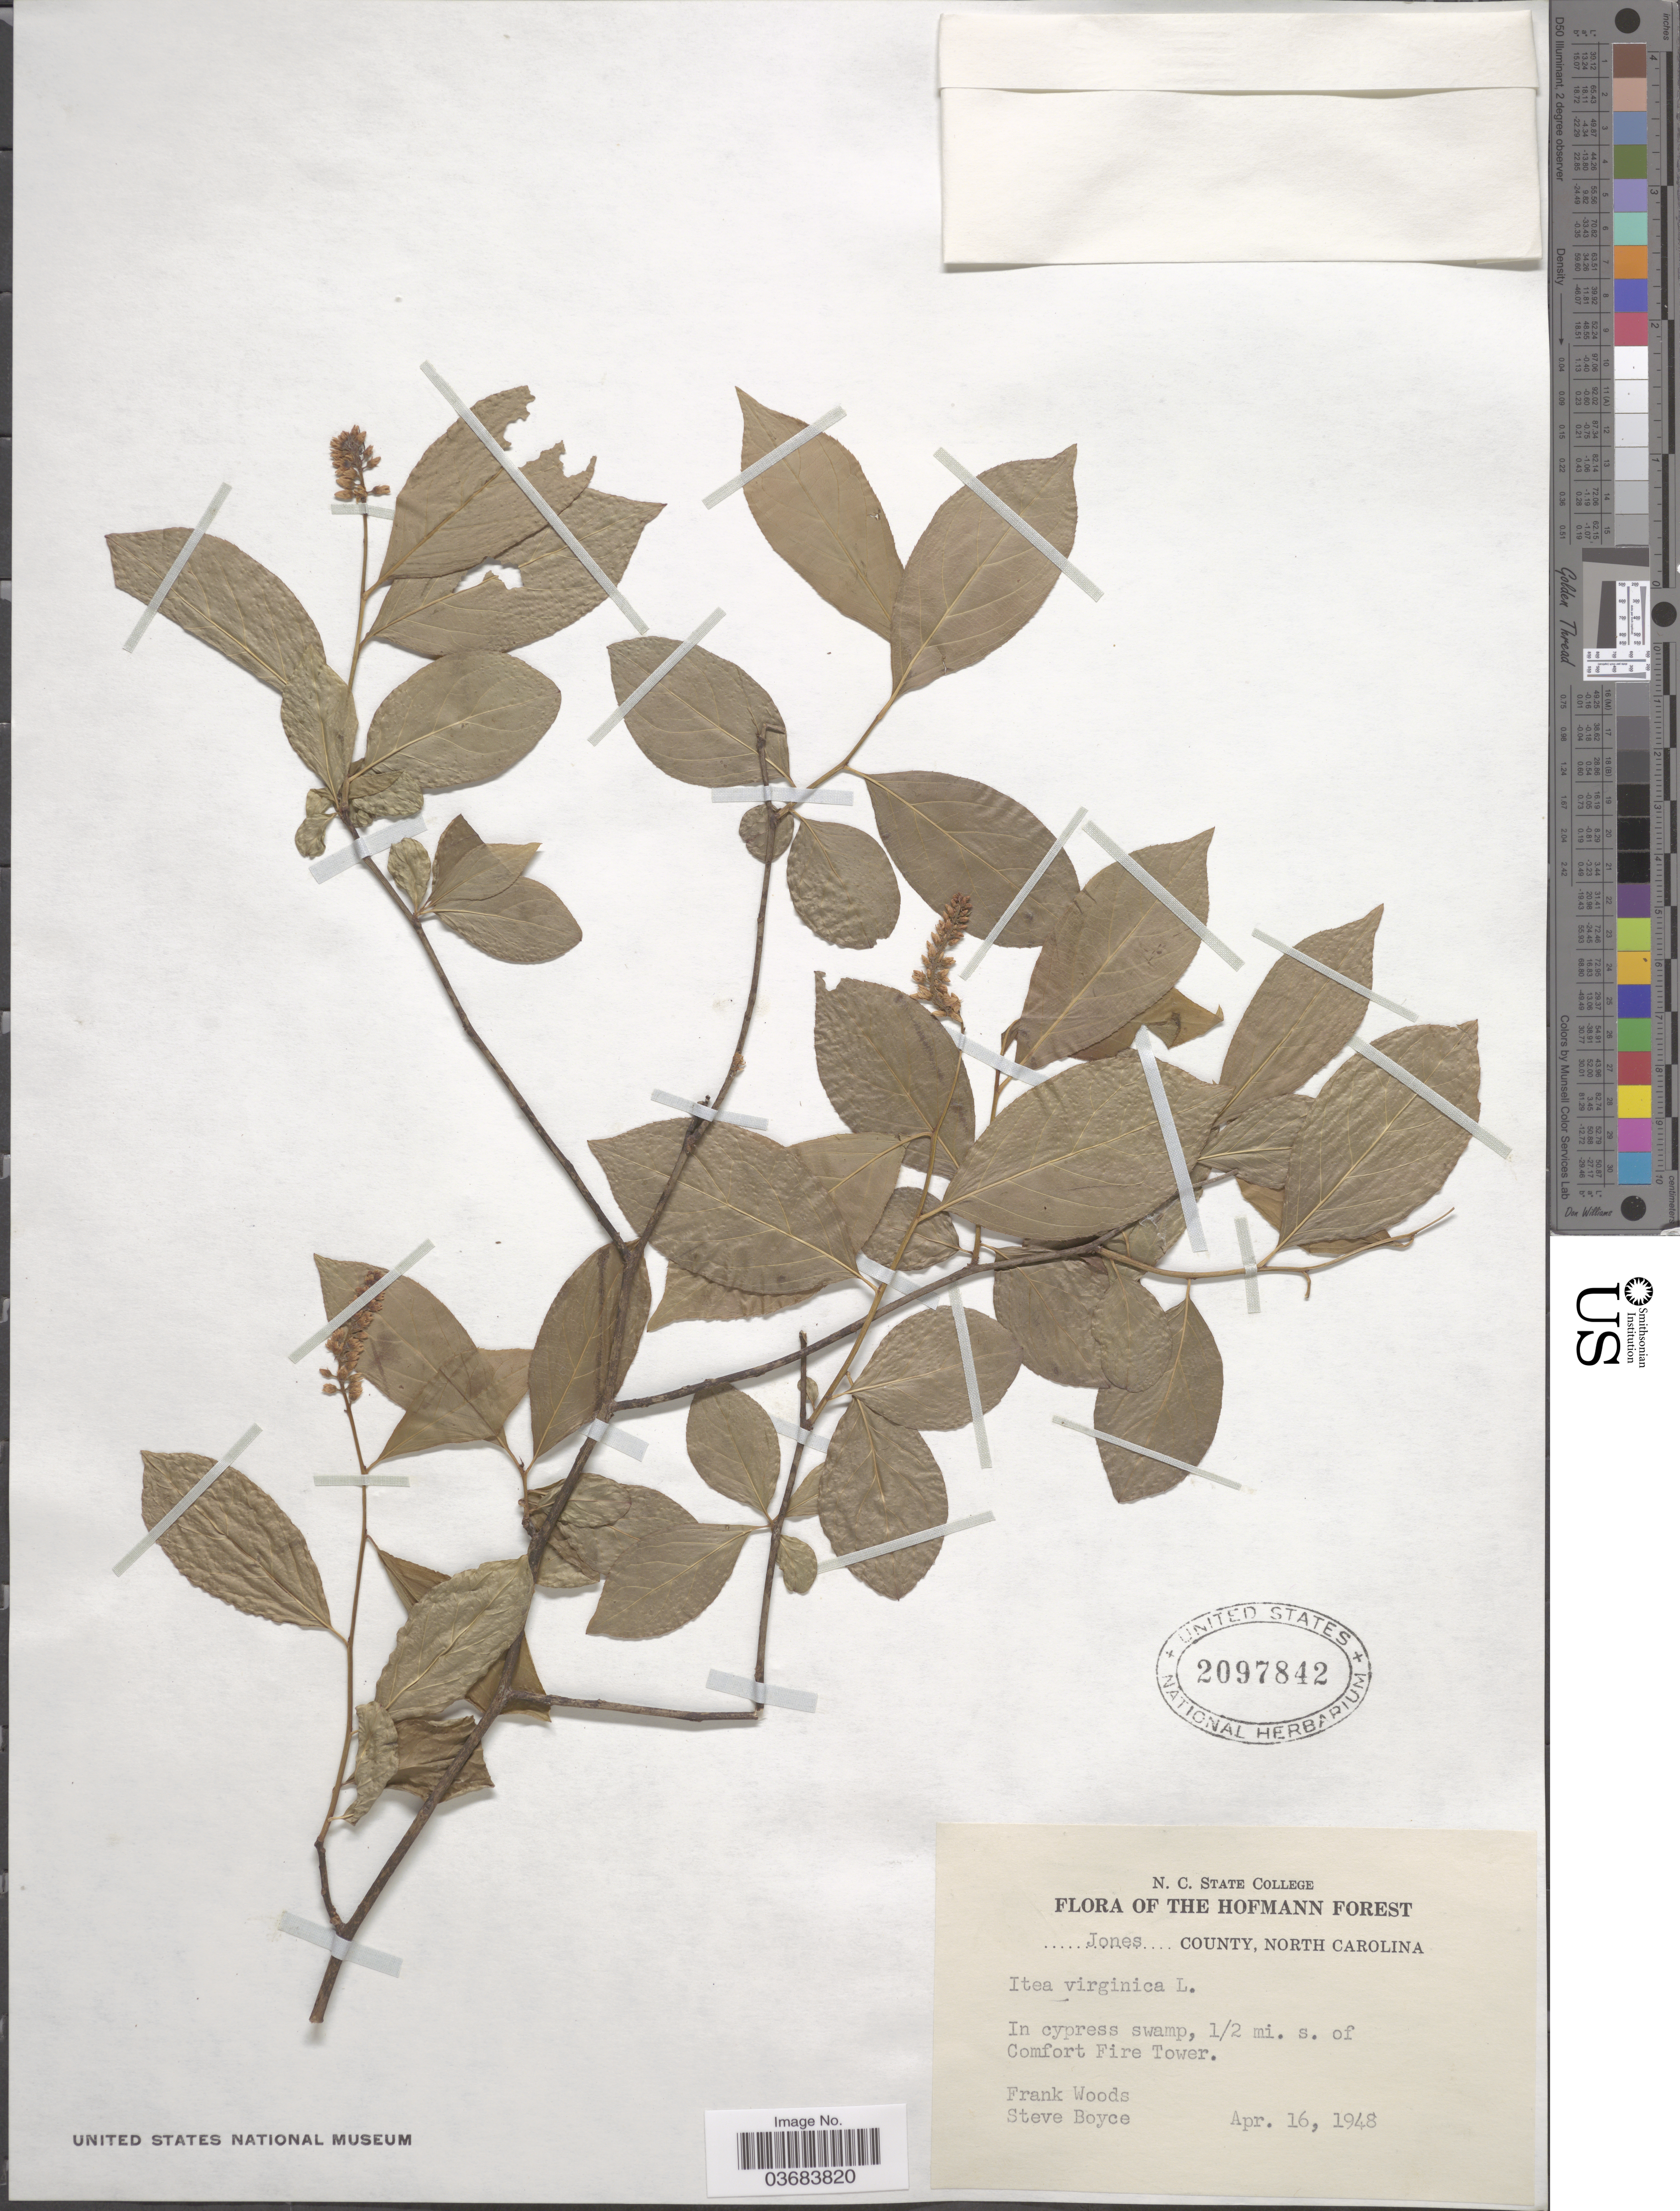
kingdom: Plantae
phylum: Tracheophyta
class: Magnoliopsida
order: Saxifragales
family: Iteaceae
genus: Itea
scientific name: Itea virginica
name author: L.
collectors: F. Woods & S. Boyce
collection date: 1948-04-16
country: United States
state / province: North Carolina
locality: Jones County. In cypress swamp, ½ mi. s. of Comfort Fire Tower.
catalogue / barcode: US 2097842